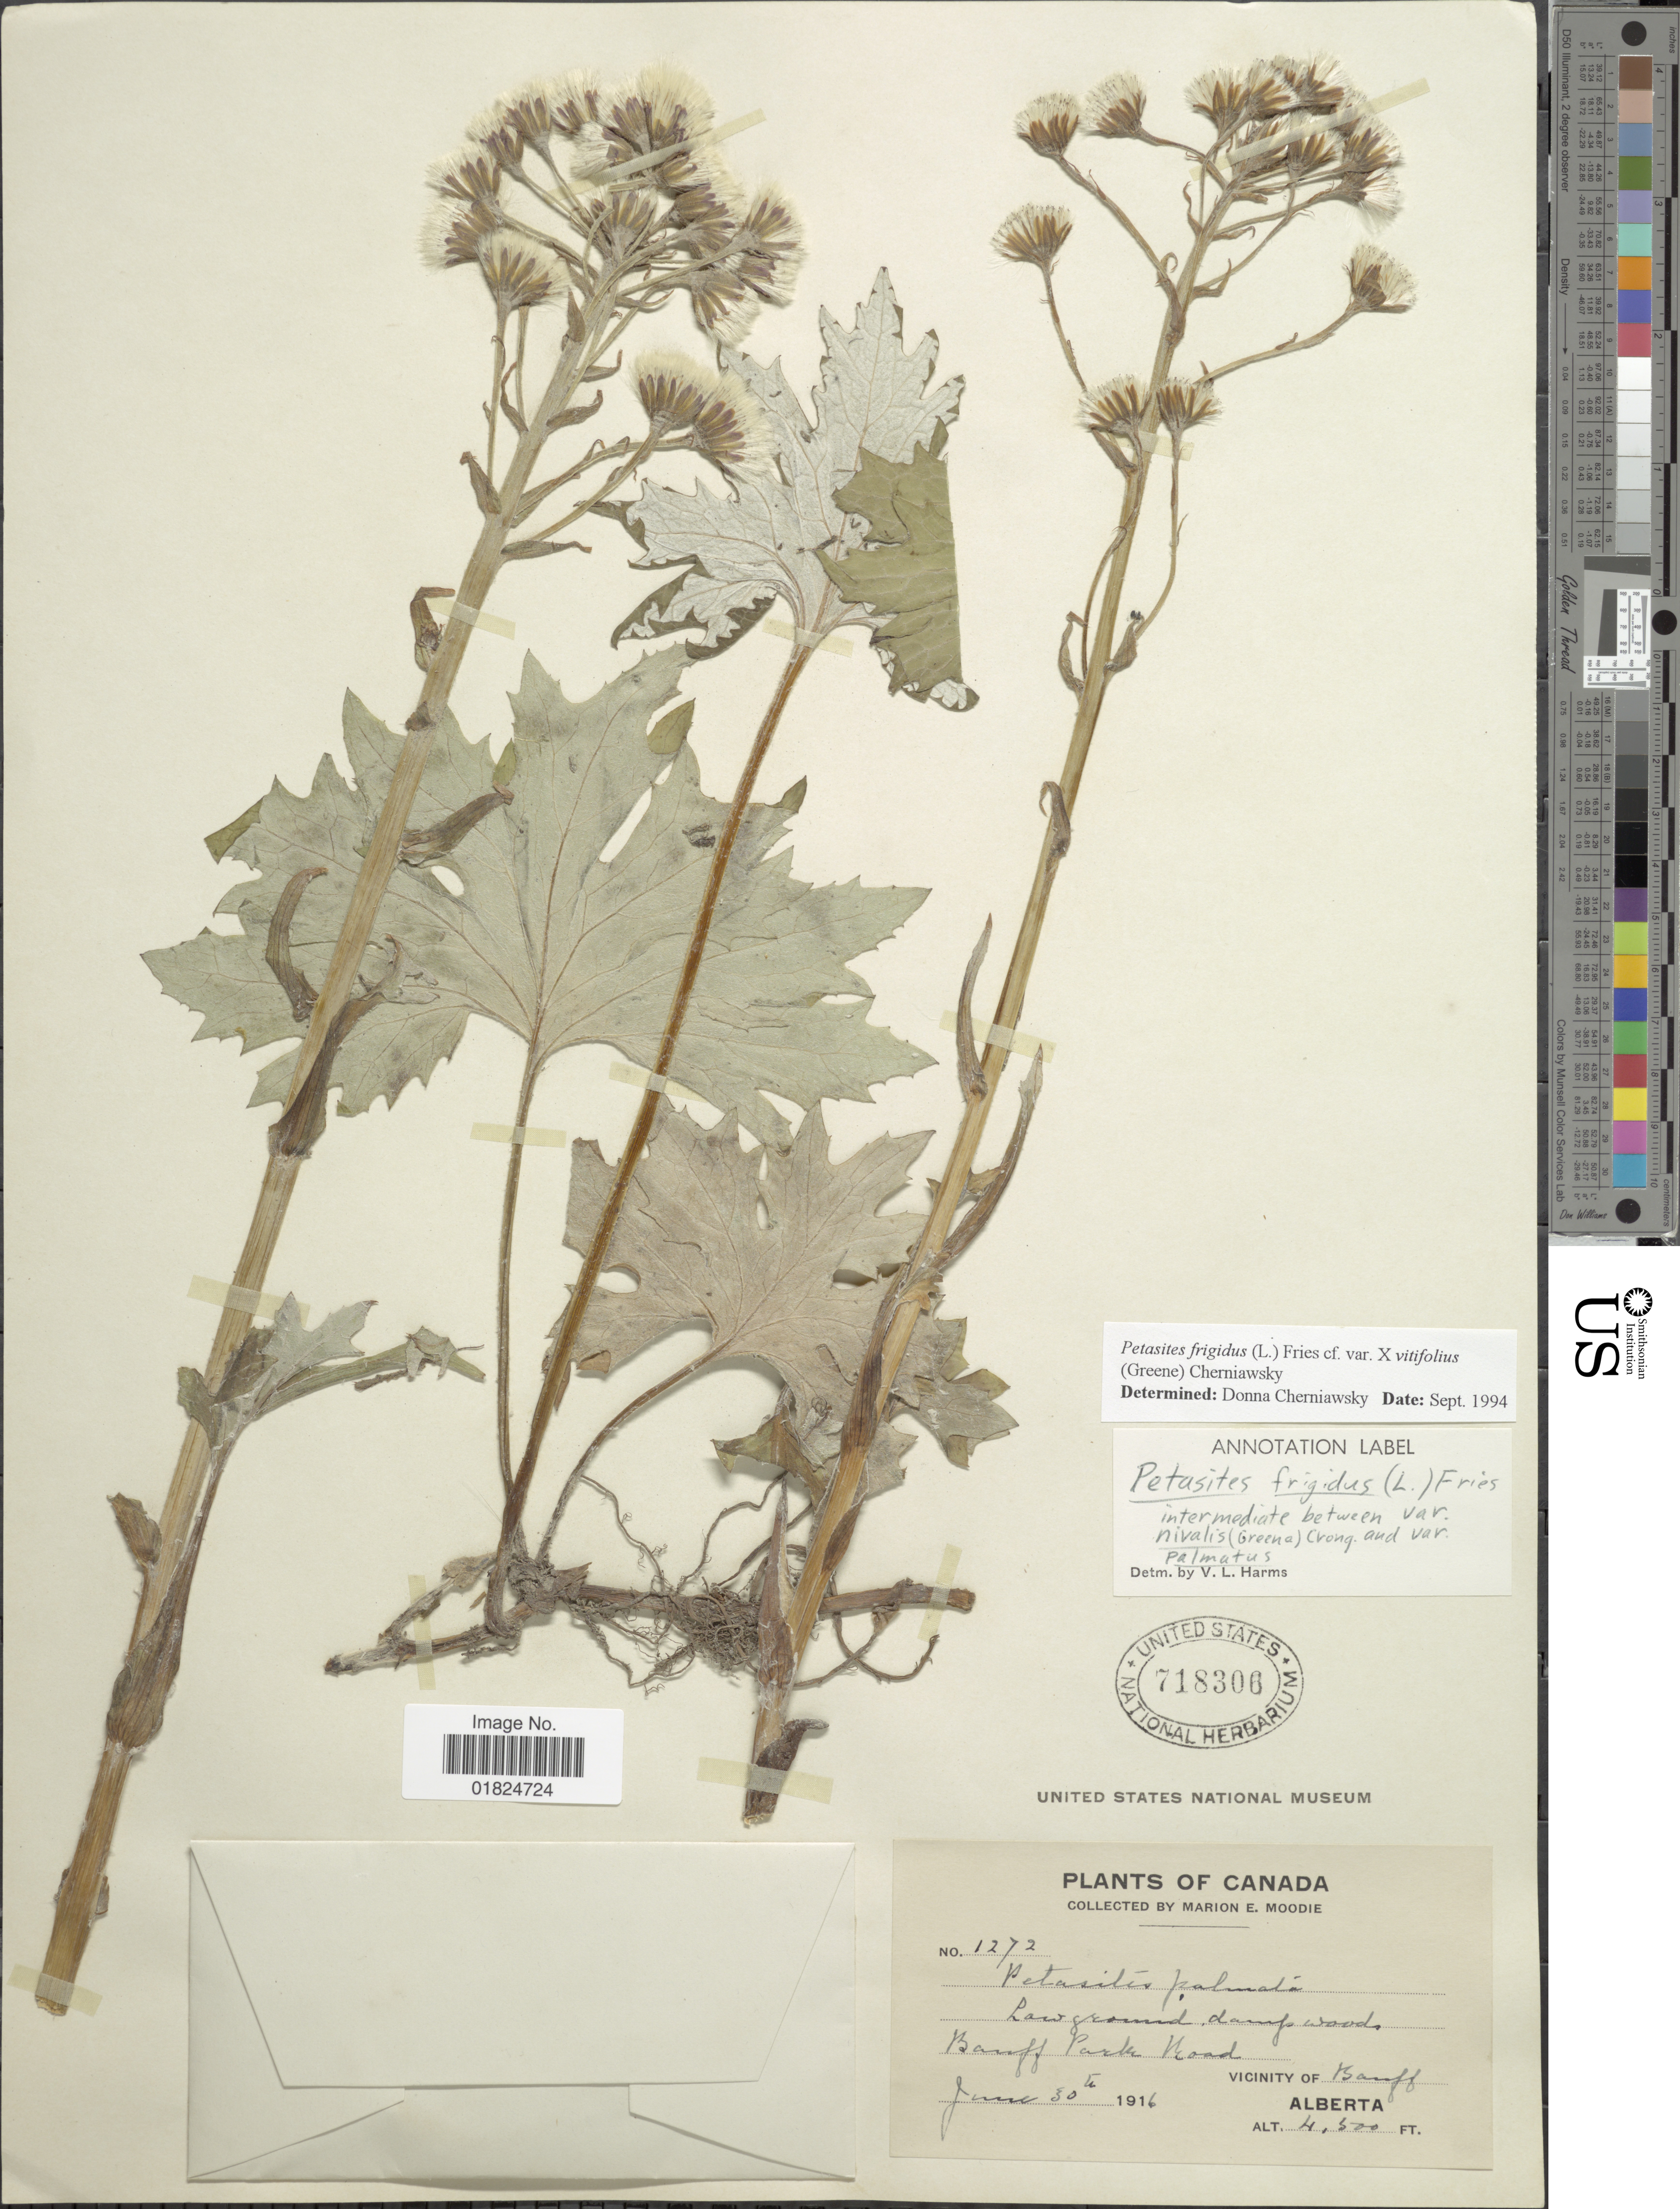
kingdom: Plantae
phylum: Tracheophyta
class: Magnoliopsida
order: Asterales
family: Asteraceae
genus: Petasites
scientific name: Petasites frigidus var. vitifolius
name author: (Greene) Cherniawsky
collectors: M. E. Moodie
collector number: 1272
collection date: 1916-06-30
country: Canada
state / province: Alberta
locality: Canada. Alberta. Vicinity of Banff Park Road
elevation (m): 1372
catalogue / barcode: US 718306